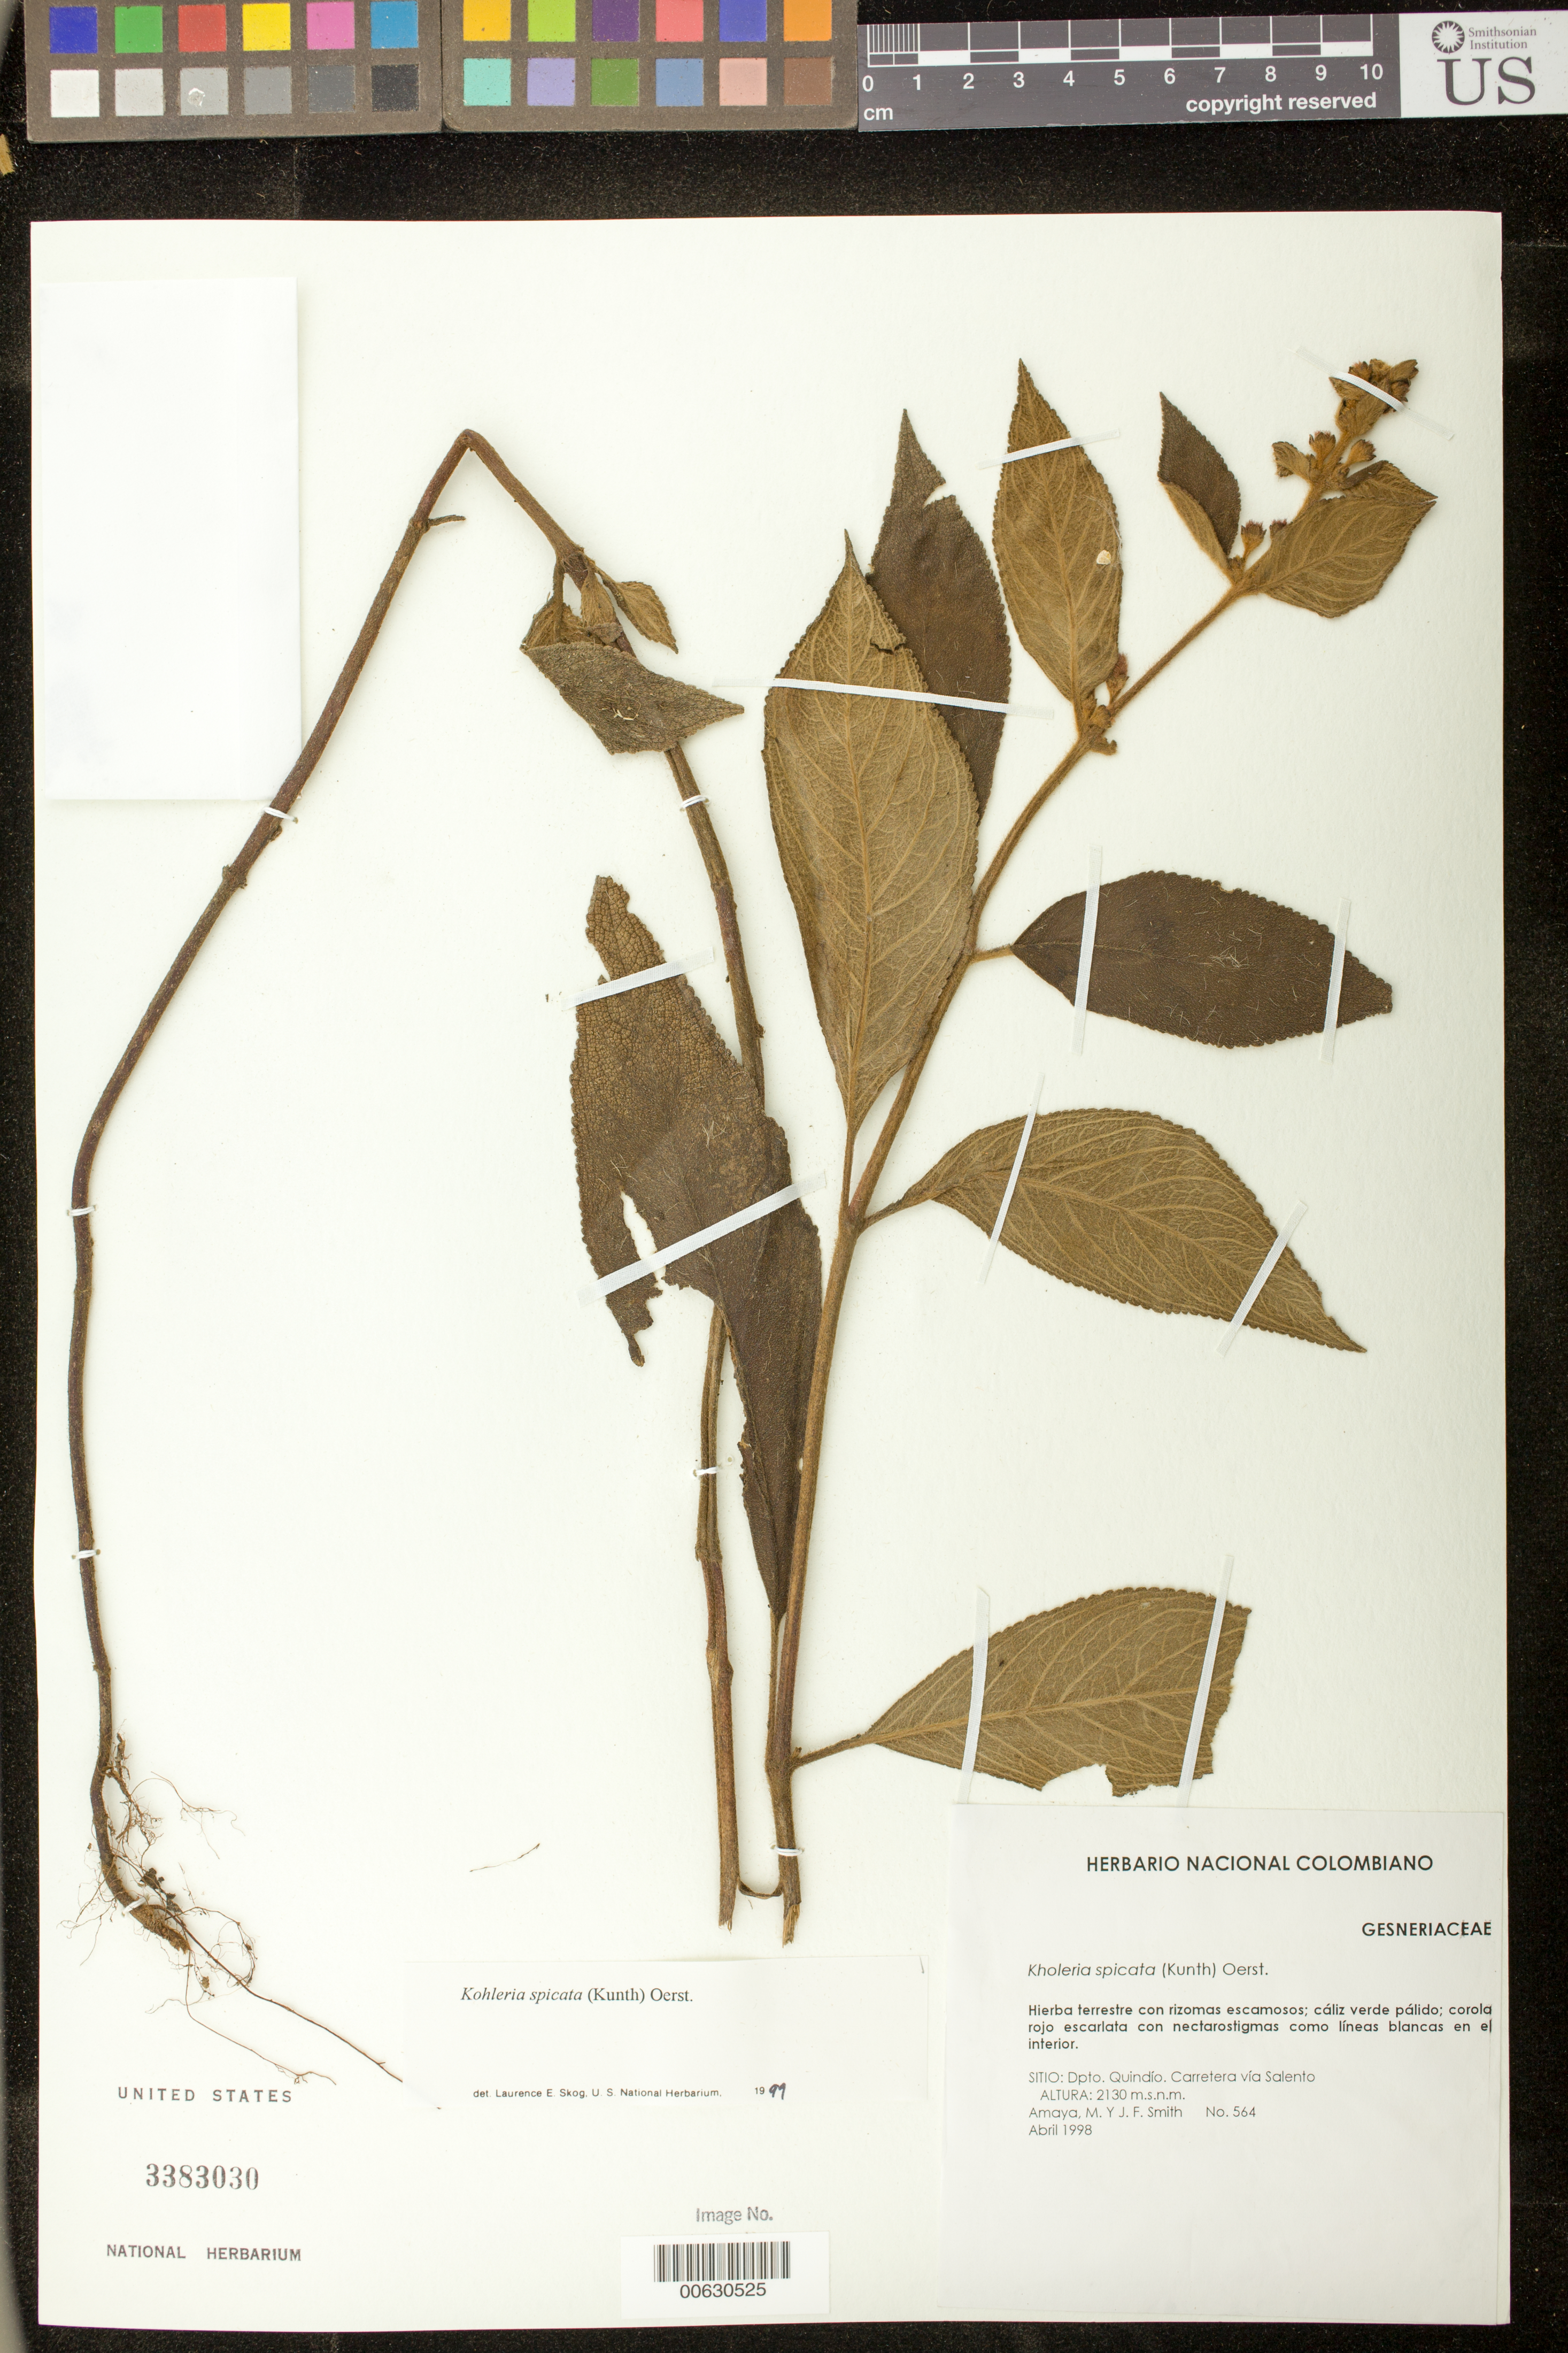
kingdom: Plantae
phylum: Tracheophyta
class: Magnoliopsida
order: Lamiales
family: Gesneriaceae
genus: Kohleria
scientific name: Kohleria spicata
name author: (Kunth) Oerst.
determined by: Skog, Laurence E.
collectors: M. Amaya & J. F. Smith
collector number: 564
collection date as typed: Apr 1998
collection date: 1998-04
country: Colombia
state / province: Quindío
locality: Carretera vía Salento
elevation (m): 2130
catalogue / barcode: US 3383030